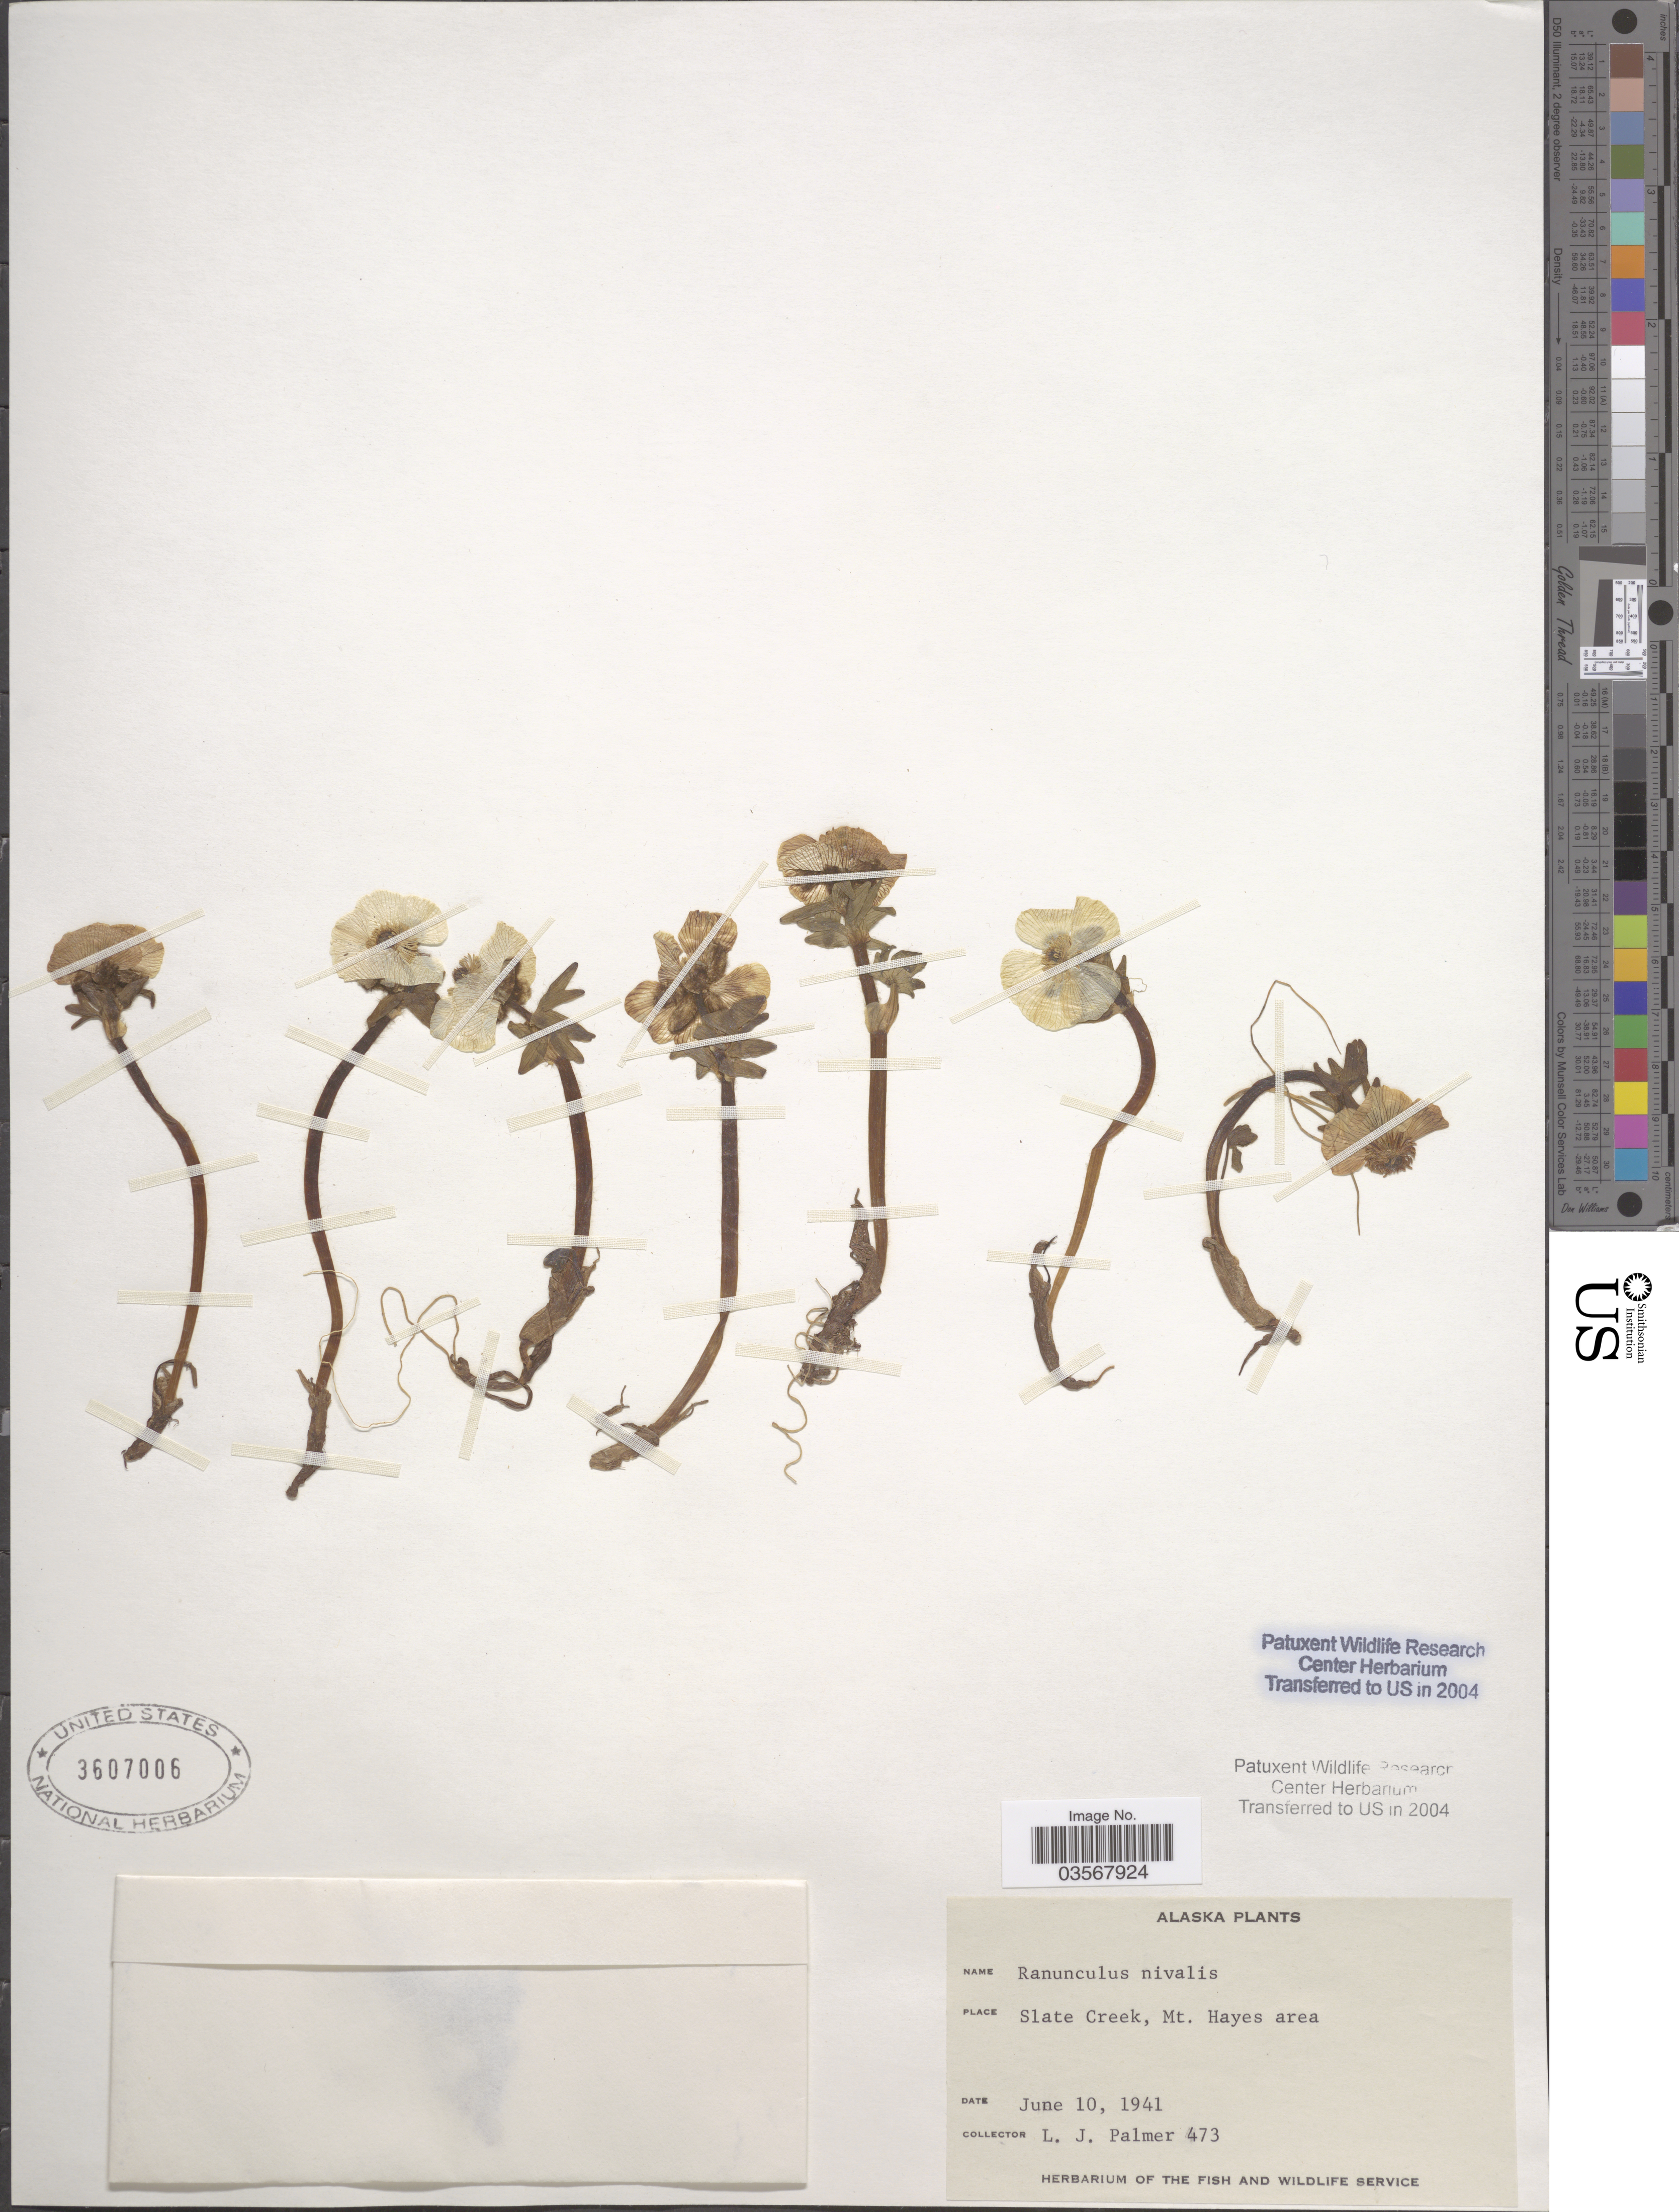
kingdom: Plantae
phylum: Tracheophyta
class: Magnoliopsida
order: Ranunculales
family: Ranunculaceae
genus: Ranunculus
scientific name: Ranunculus nivalis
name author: L.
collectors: L. J. Palmer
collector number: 473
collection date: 1941-06-10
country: United States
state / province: Alaska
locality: Slate Creek, Mt. Hayes area.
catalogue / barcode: US 3607006